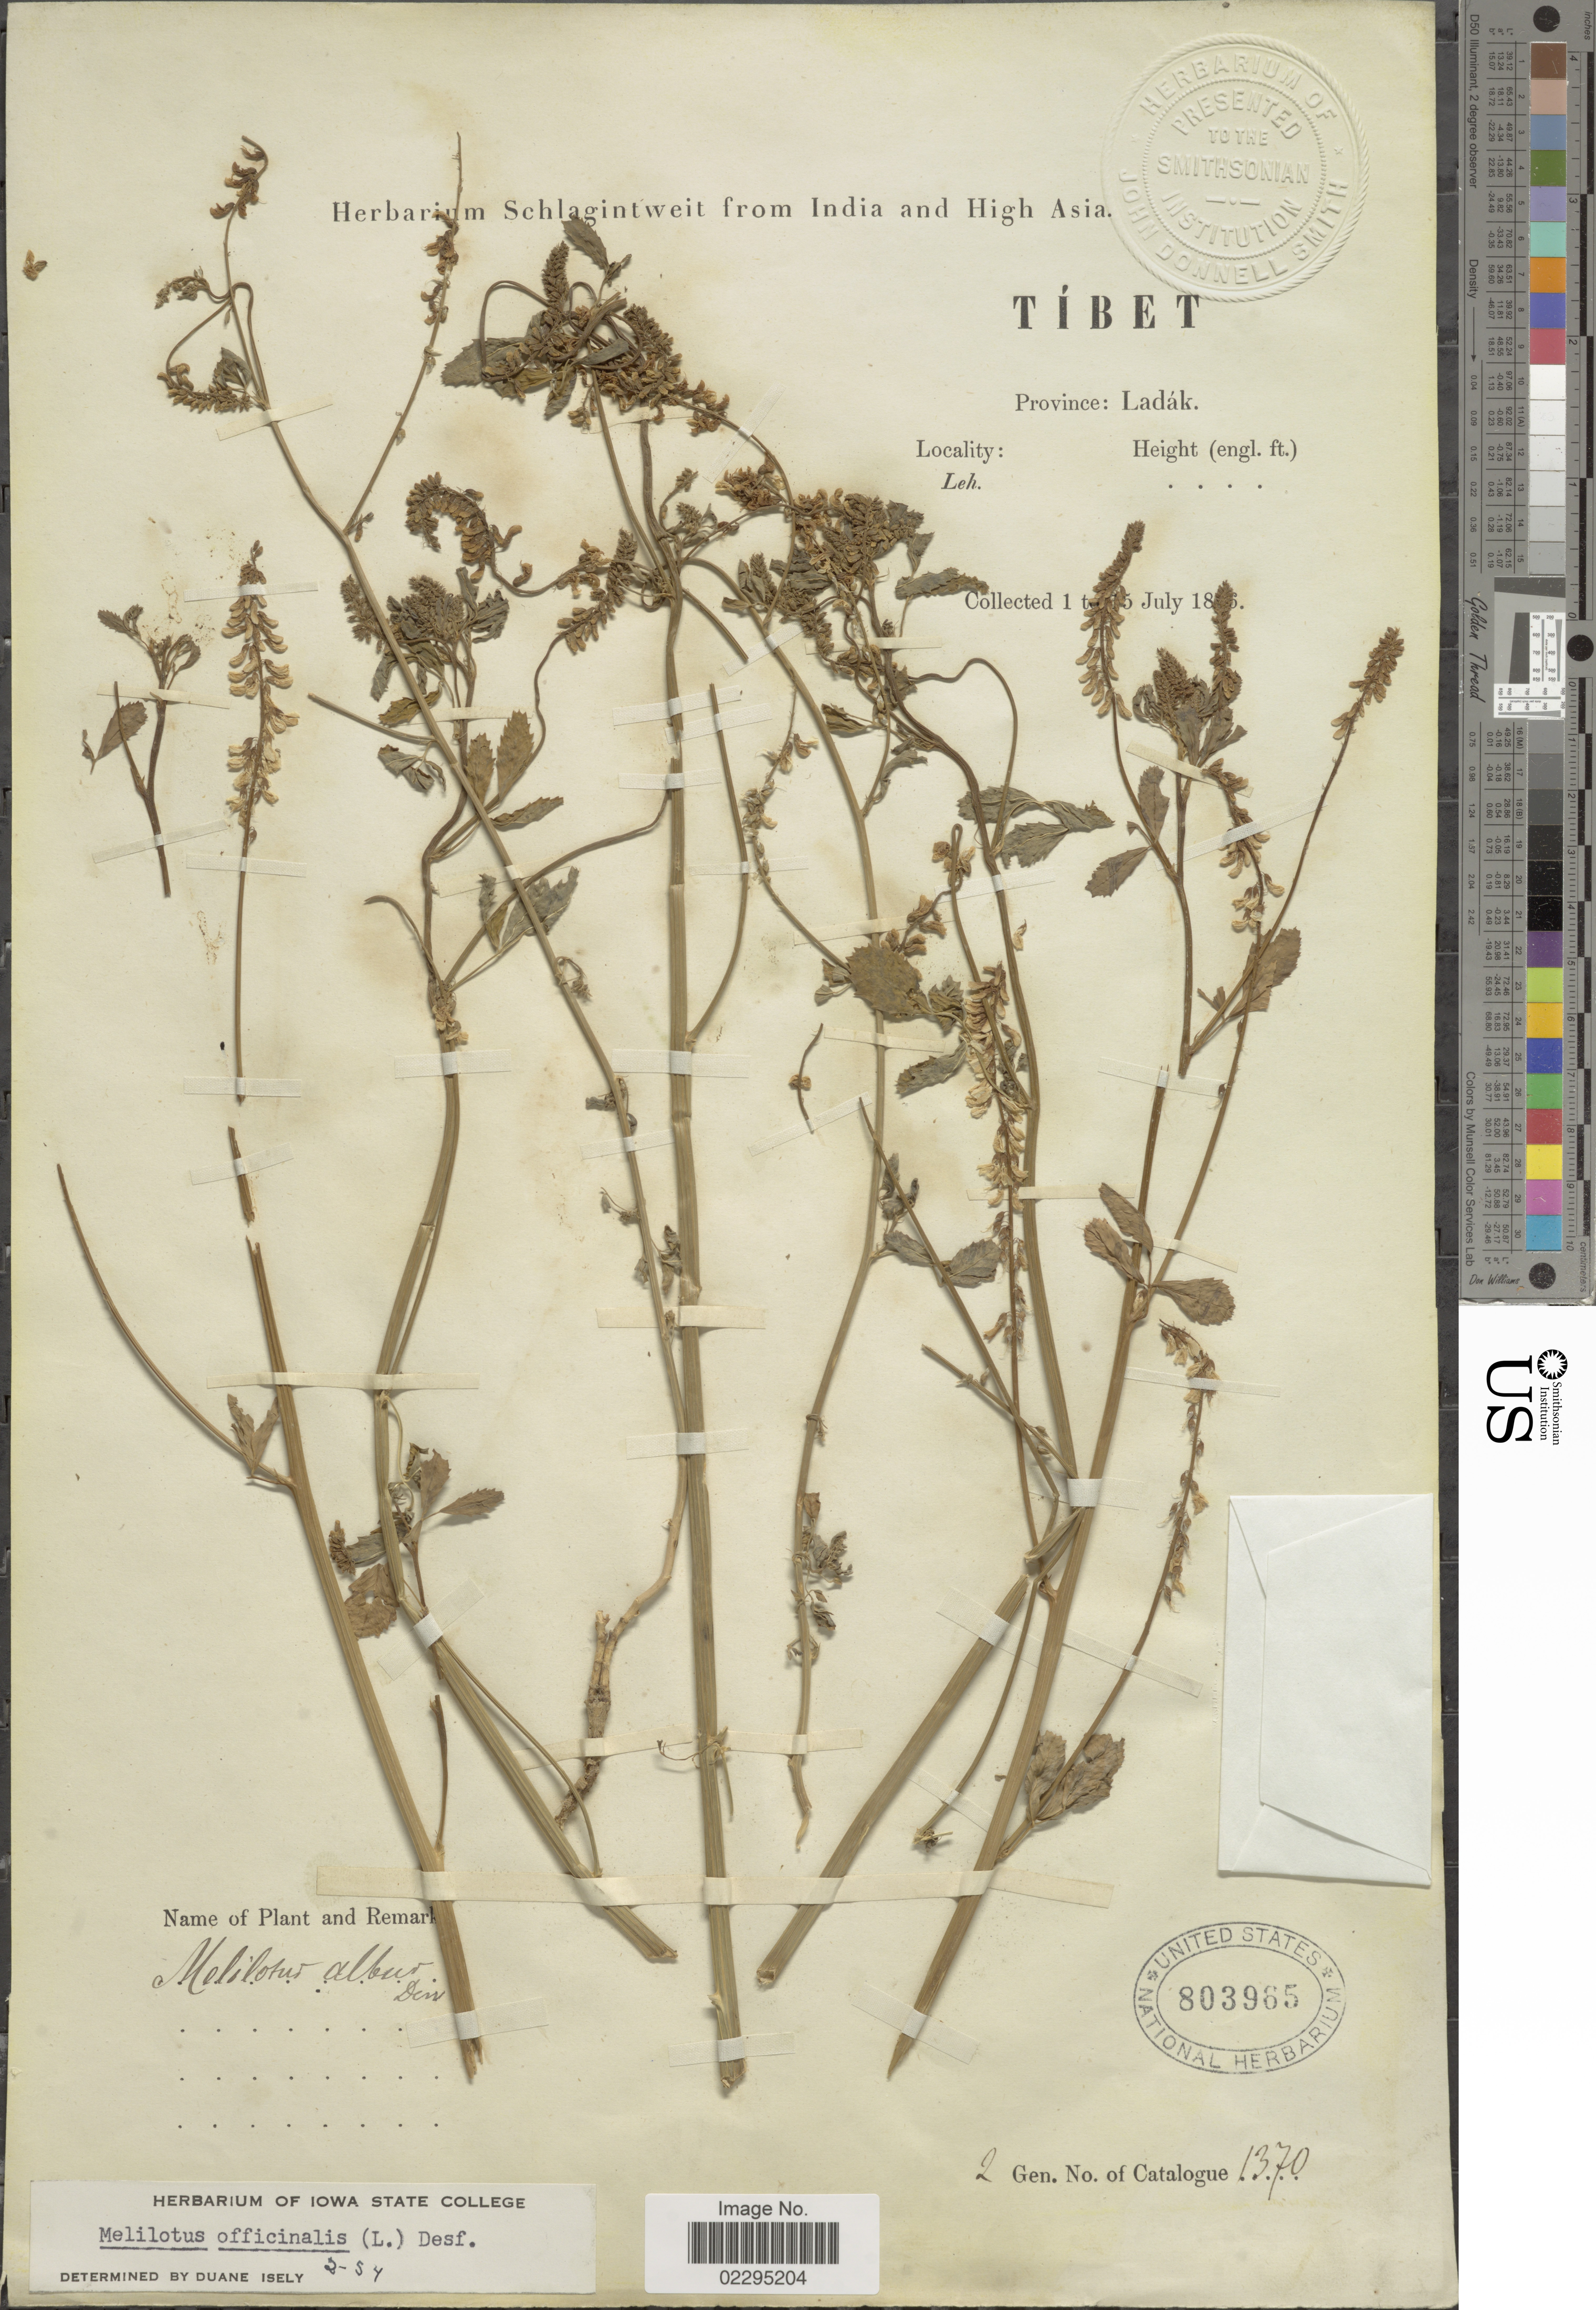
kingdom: Plantae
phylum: Tracheophyta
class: Magnoliopsida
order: Fabales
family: Fabaceae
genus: Melilotus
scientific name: Melilotus officinalis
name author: (L.) Lam.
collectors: ex herb. Schlagintweit from India and High Asia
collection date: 1855-07-01/1855-07-15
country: India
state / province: Ladakh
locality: Tibet. Province: Ladak. Leh.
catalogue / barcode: US 803965